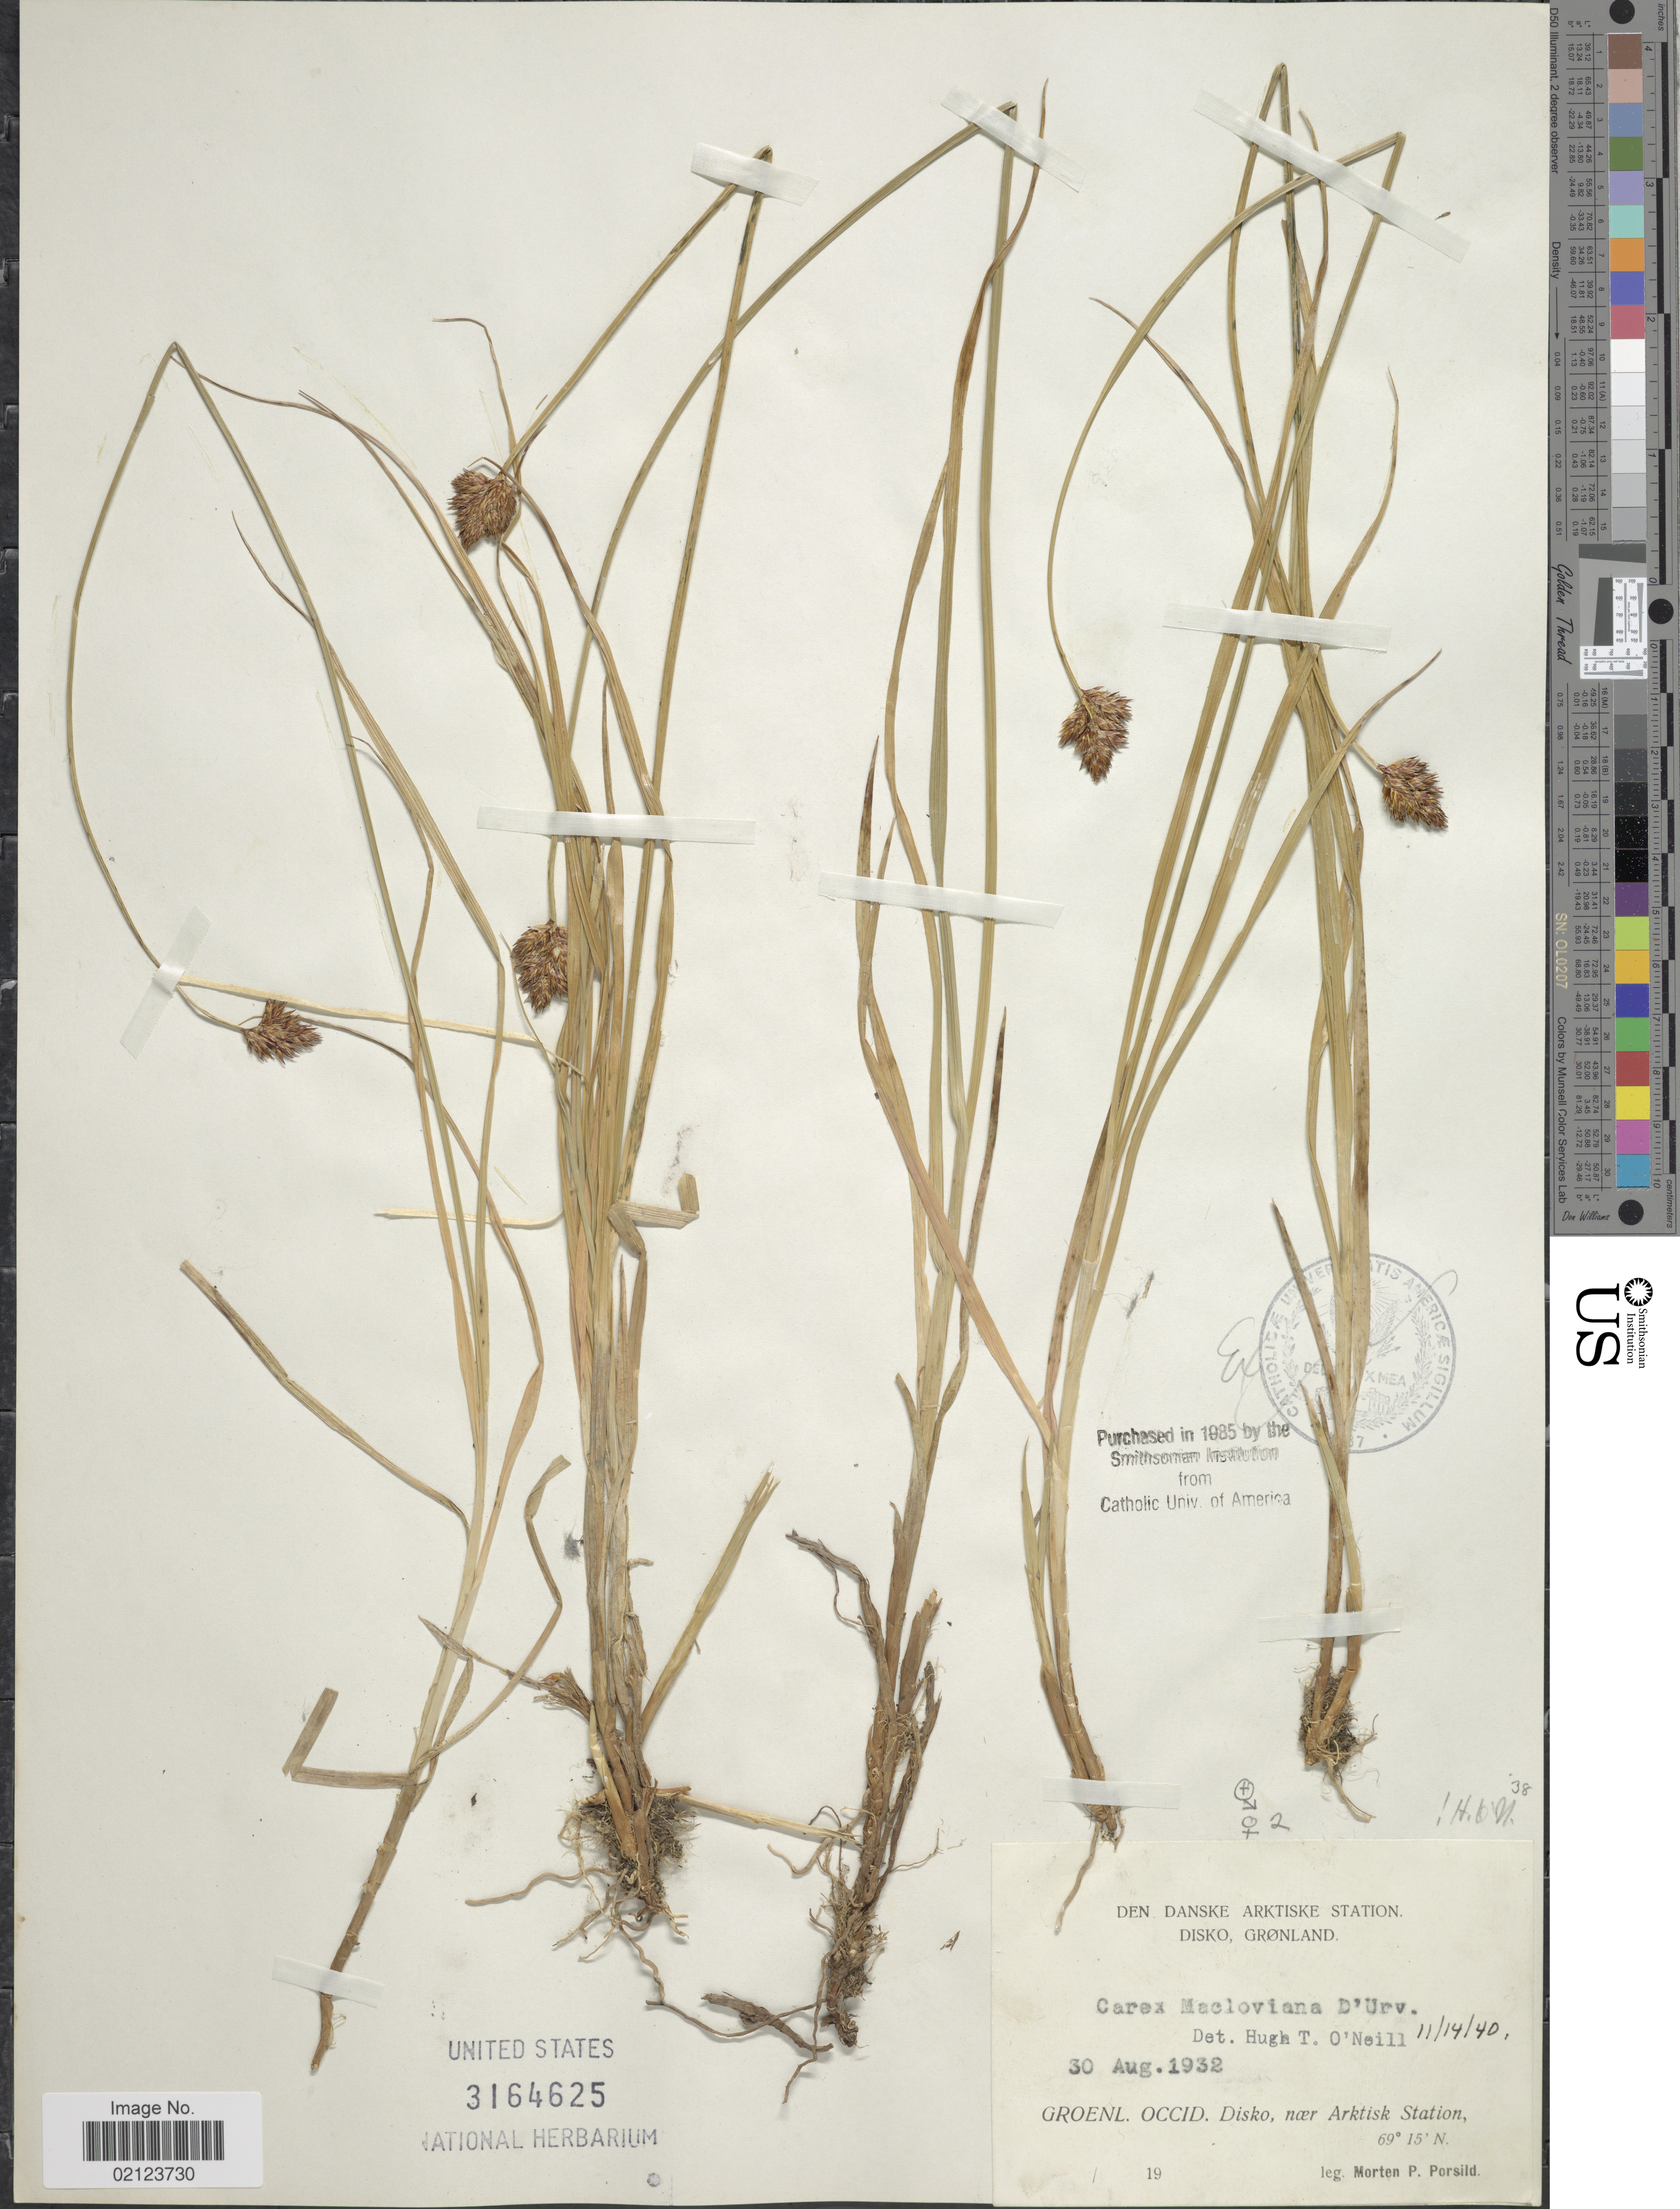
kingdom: Plantae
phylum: Tracheophyta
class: Liliopsida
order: Poales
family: Cyperaceae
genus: Carex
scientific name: Carex macloviana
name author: d'Urv.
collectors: M. P. Porsild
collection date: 1932-08-30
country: Greenland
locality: Den Danske Arktiske Station. Disko, Gronland. Groenl. Occid. Disko, near Arktisk Station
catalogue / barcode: US 3164625